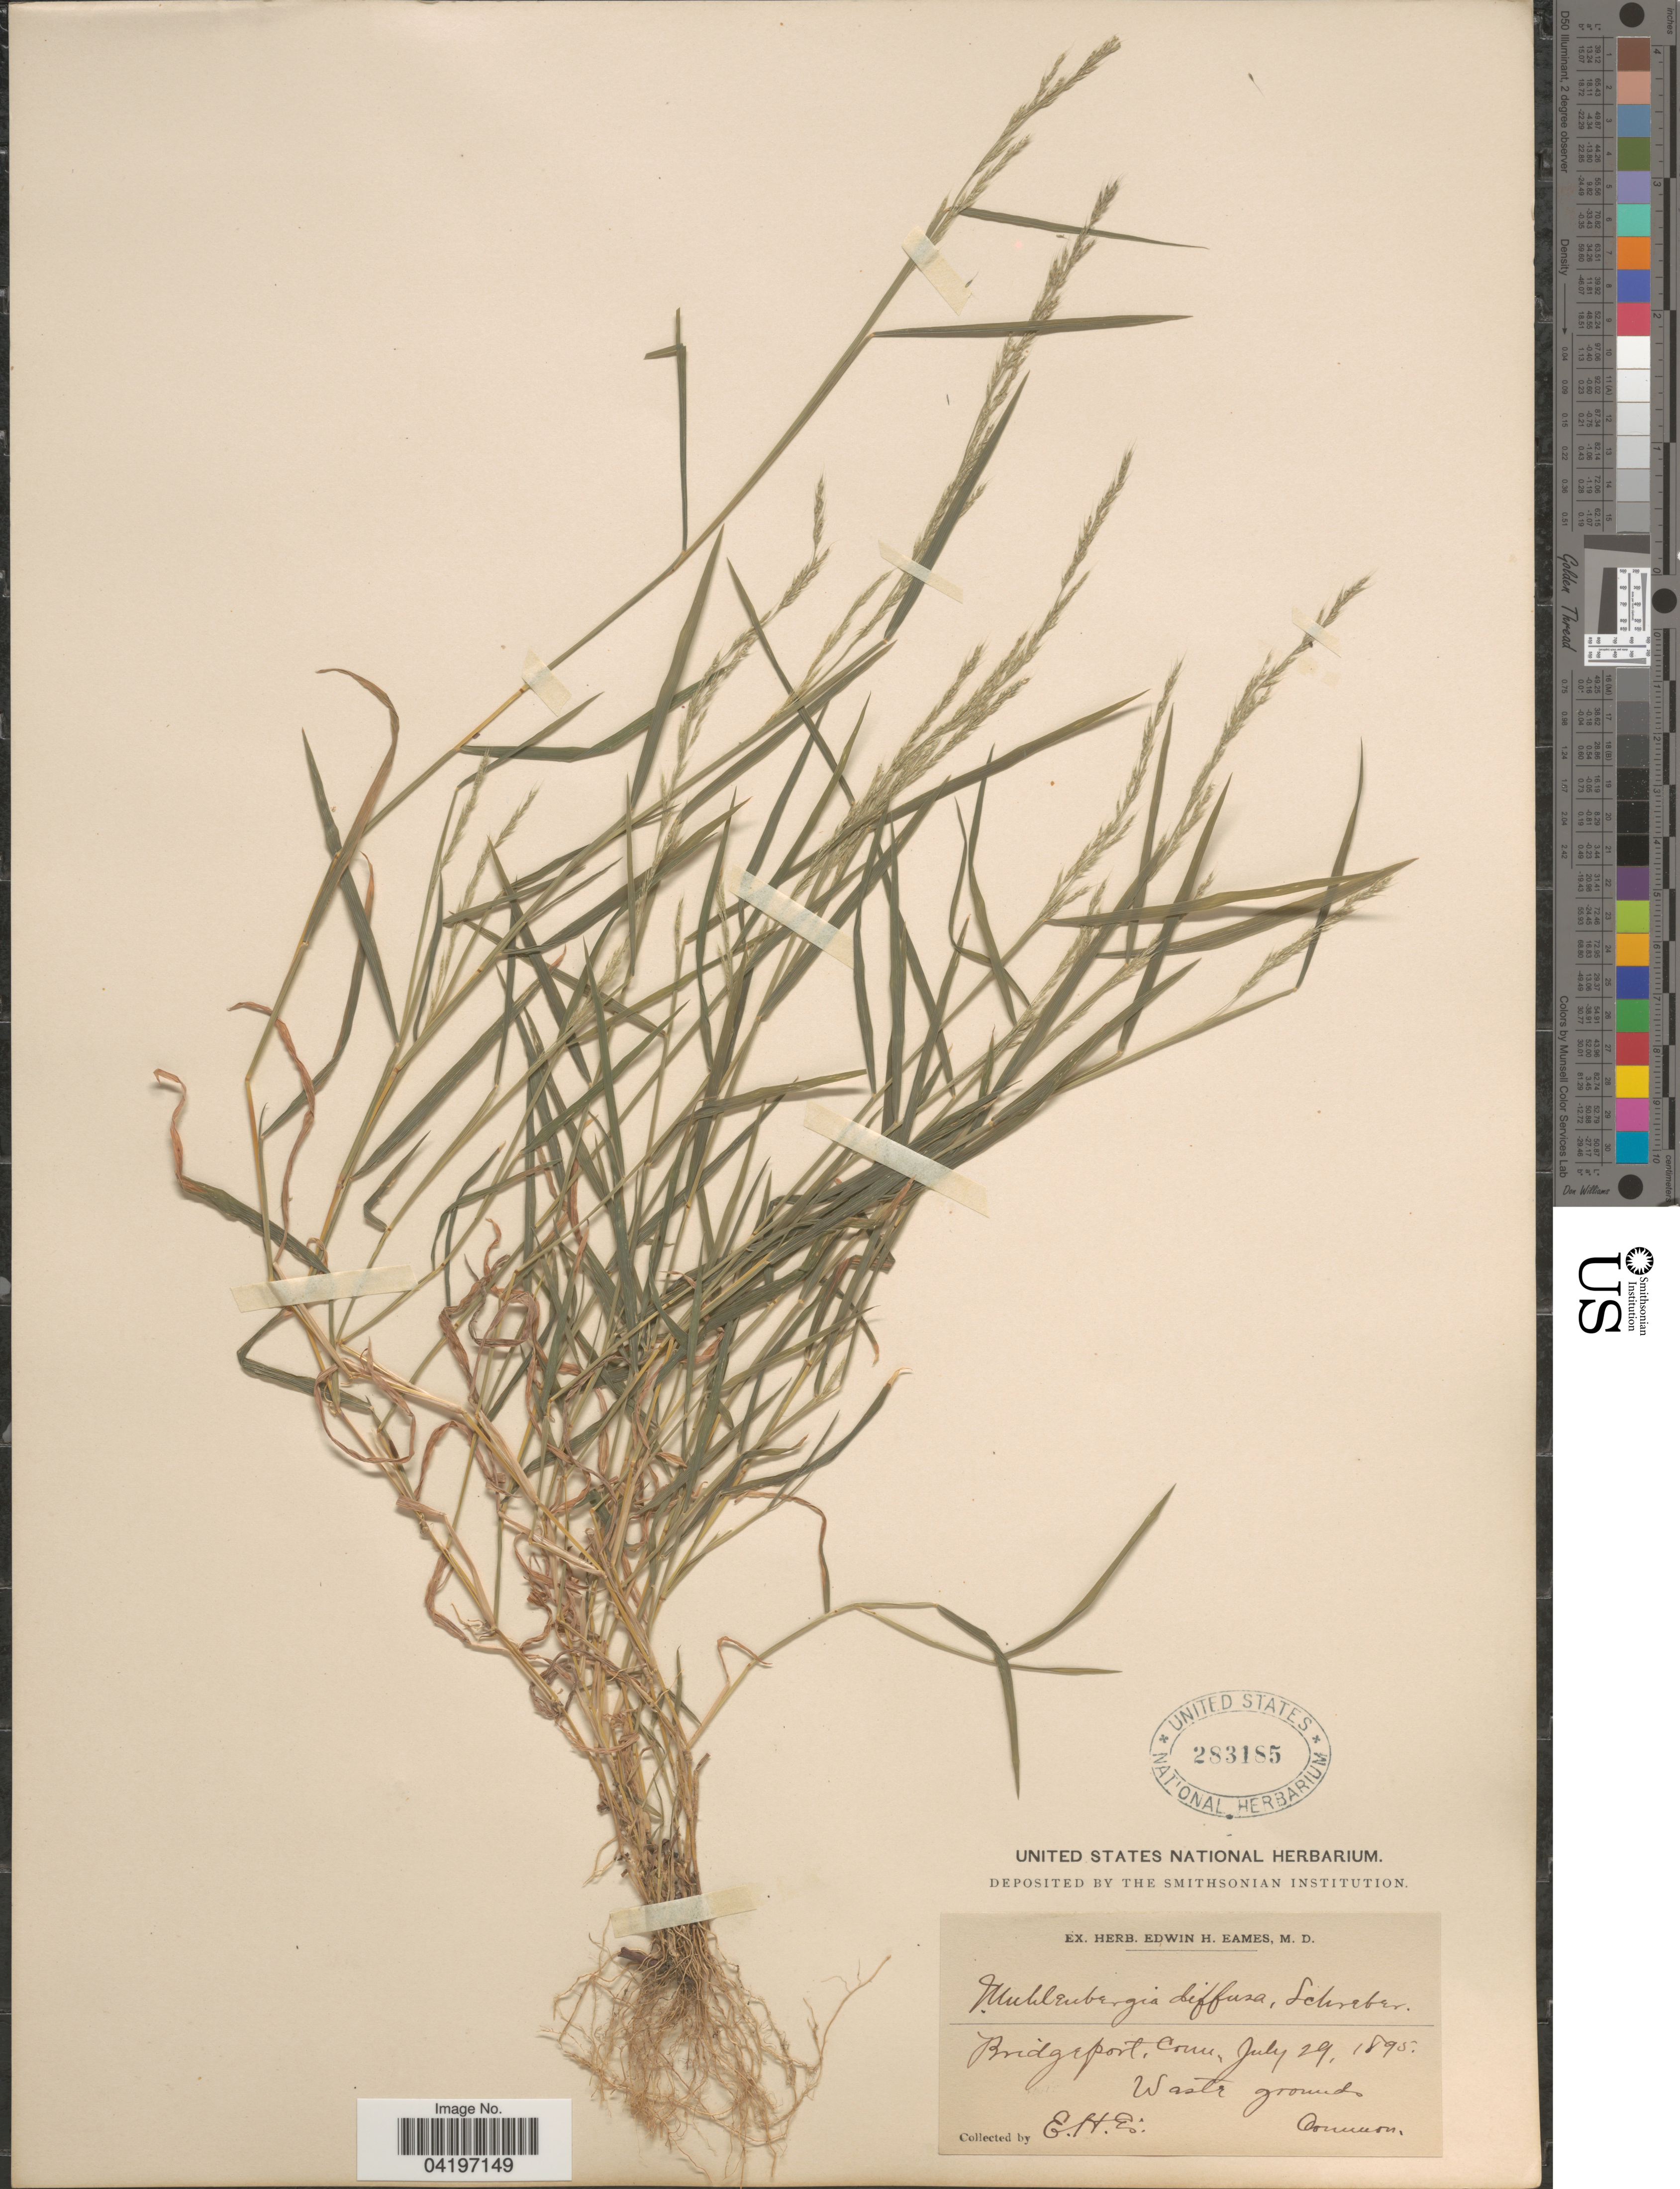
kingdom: Plantae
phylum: Tracheophyta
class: Liliopsida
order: Poales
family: Poaceae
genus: Muhlenbergia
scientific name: Muhlenbergia schreberi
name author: J.F. Gmel.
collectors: E. H. Eames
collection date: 1895-07-29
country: United States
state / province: Connecticut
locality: Bridgeport.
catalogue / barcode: US 283185